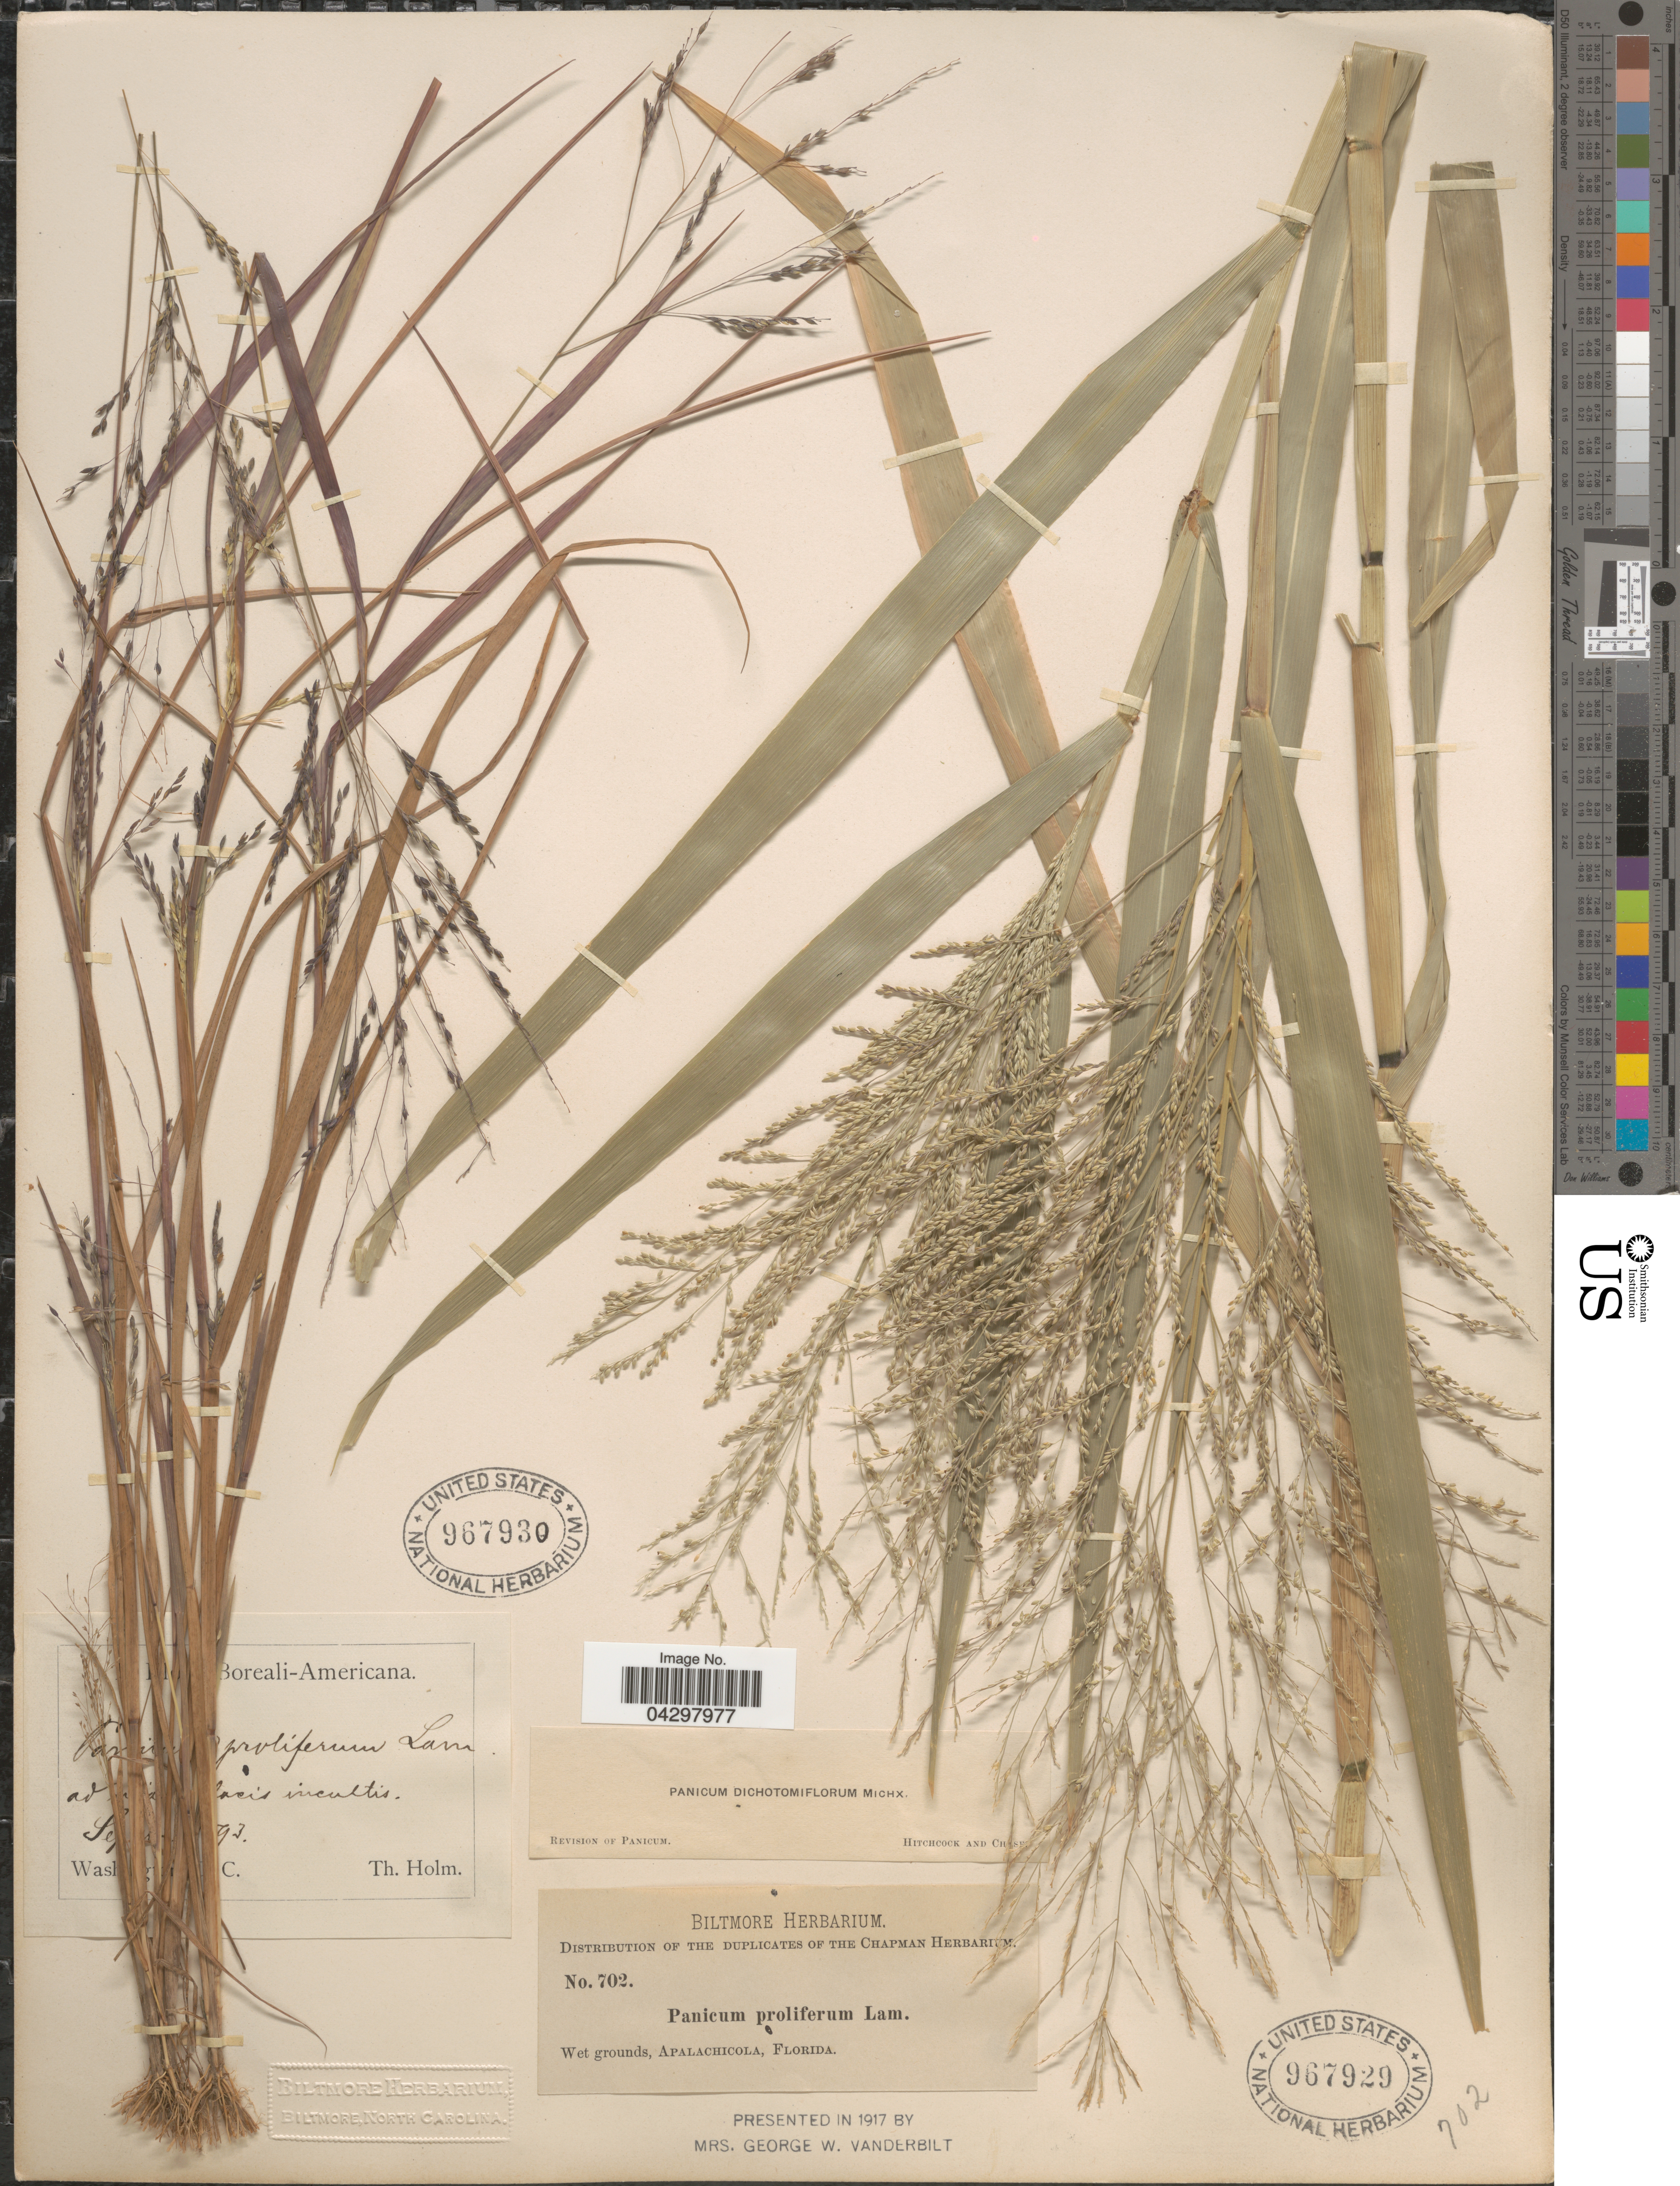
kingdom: Plantae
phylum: Tracheophyta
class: Liliopsida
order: Poales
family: Poaceae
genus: Panicum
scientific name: Panicum dichotomiflorum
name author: Michx.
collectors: ex herb. Biltmore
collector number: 702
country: United States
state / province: Florida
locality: Wet grounds, Apalachicola.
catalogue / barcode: US 967929